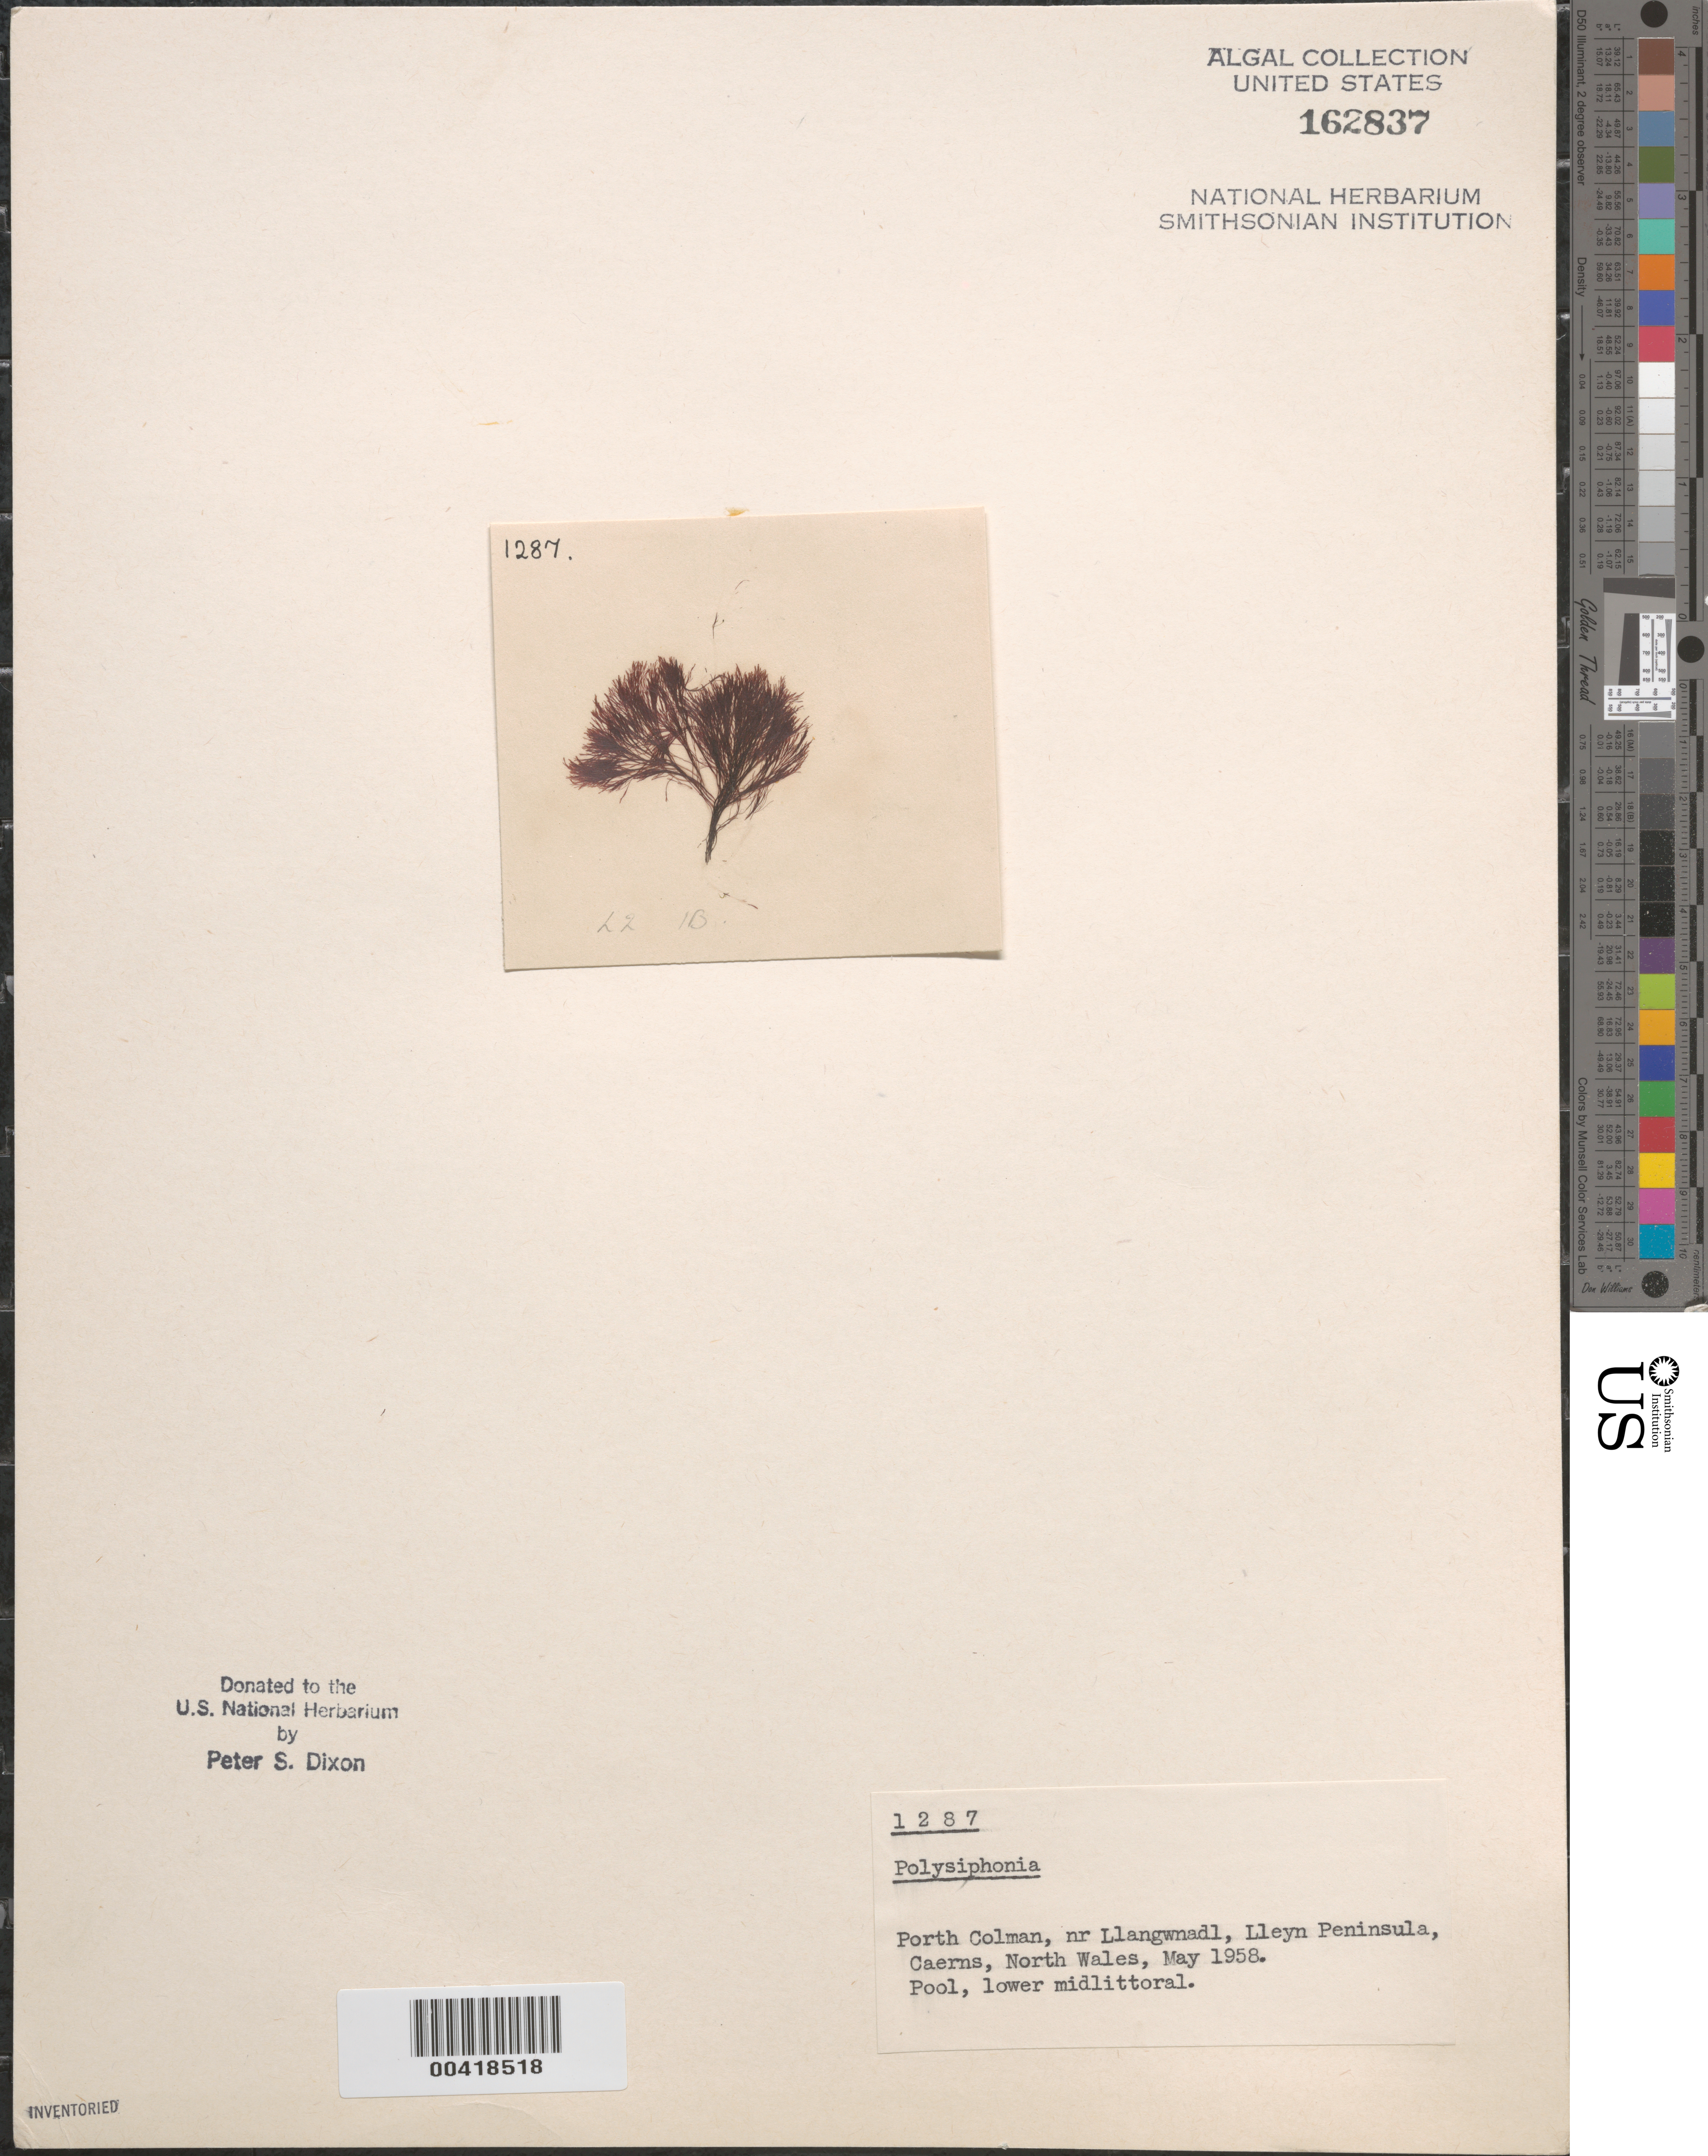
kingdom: Plantae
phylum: Rhodophyta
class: Florideophyceae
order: Ceramiales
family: Rhodomelaceae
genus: Polysiphonia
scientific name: Polysiphonia sp.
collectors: P. S. Dixon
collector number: PSD 1287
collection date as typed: May 1958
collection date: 1958-05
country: United Kingdom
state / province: Wales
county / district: Gwynedd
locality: Porth Colman, near Llangwnadl, Lleyn Peninsula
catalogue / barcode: US 162837